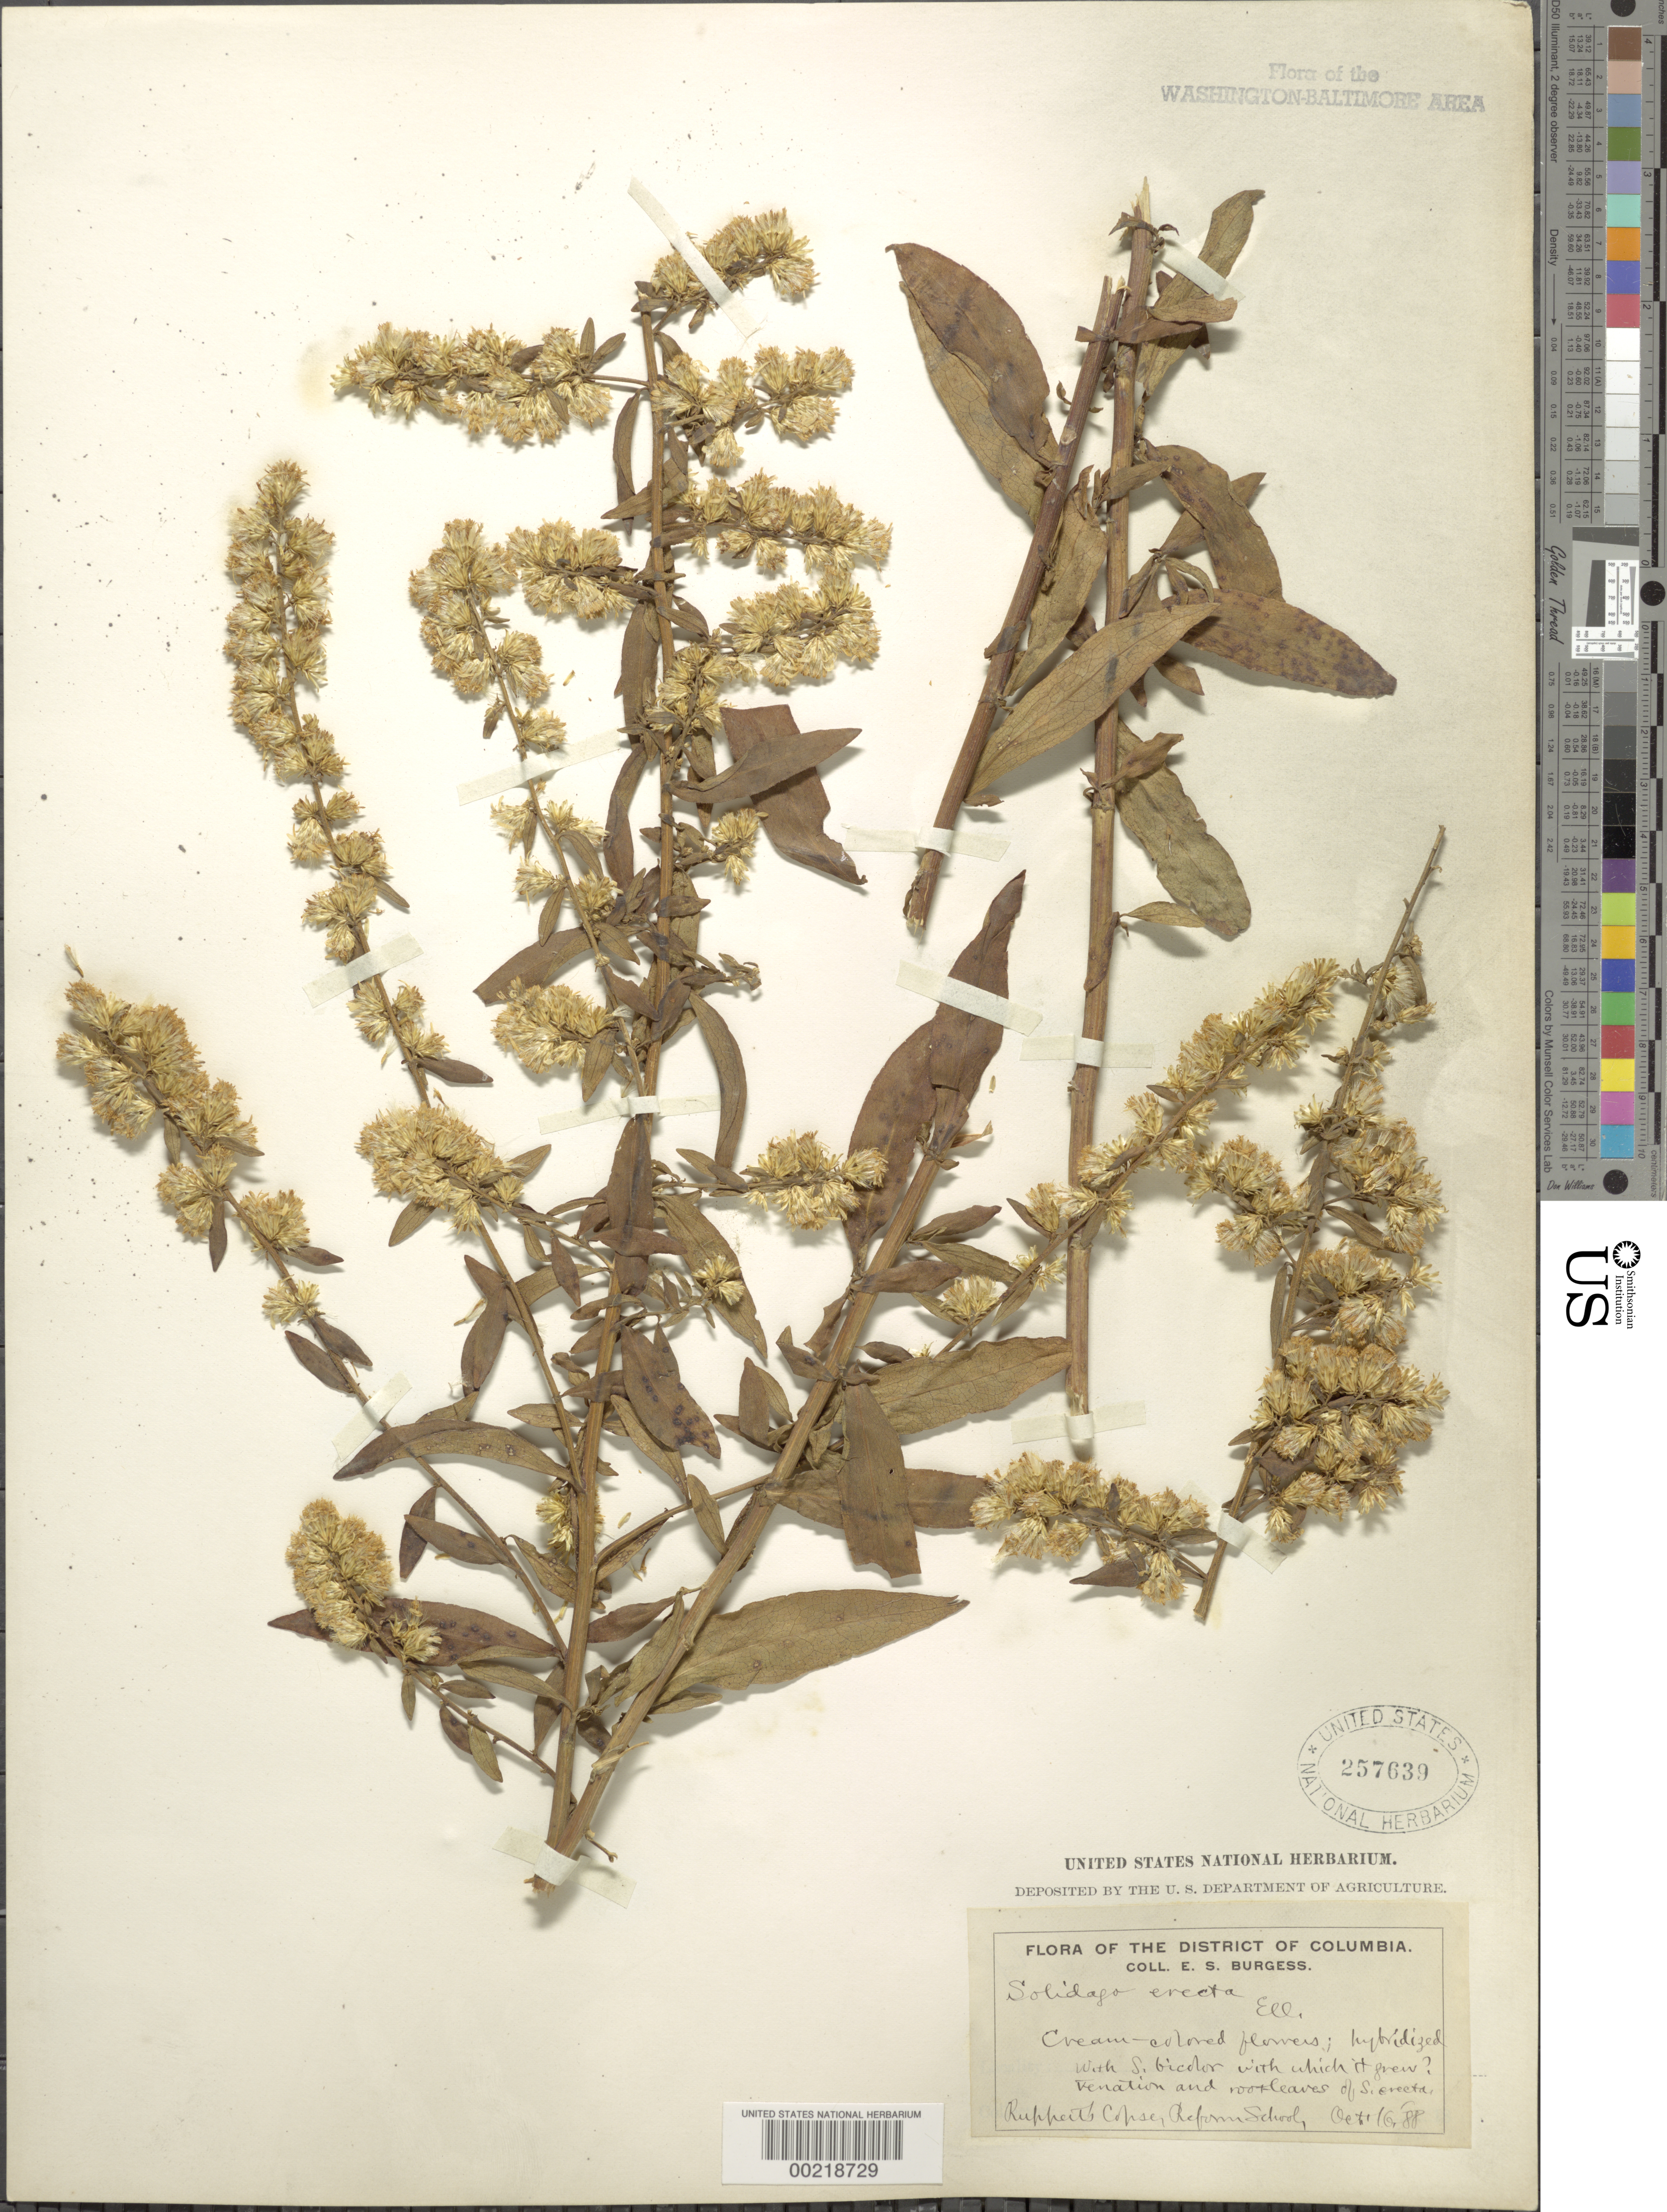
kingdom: Plantae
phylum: Tracheophyta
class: Magnoliopsida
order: Asterales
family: Asteraceae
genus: Solidago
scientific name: Solidago erecta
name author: Pursh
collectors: E. Burgess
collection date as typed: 16 Oct 1888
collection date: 1888-10-16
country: United States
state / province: District of Columbia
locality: Rupperts Copse Reform School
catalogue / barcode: US 257639